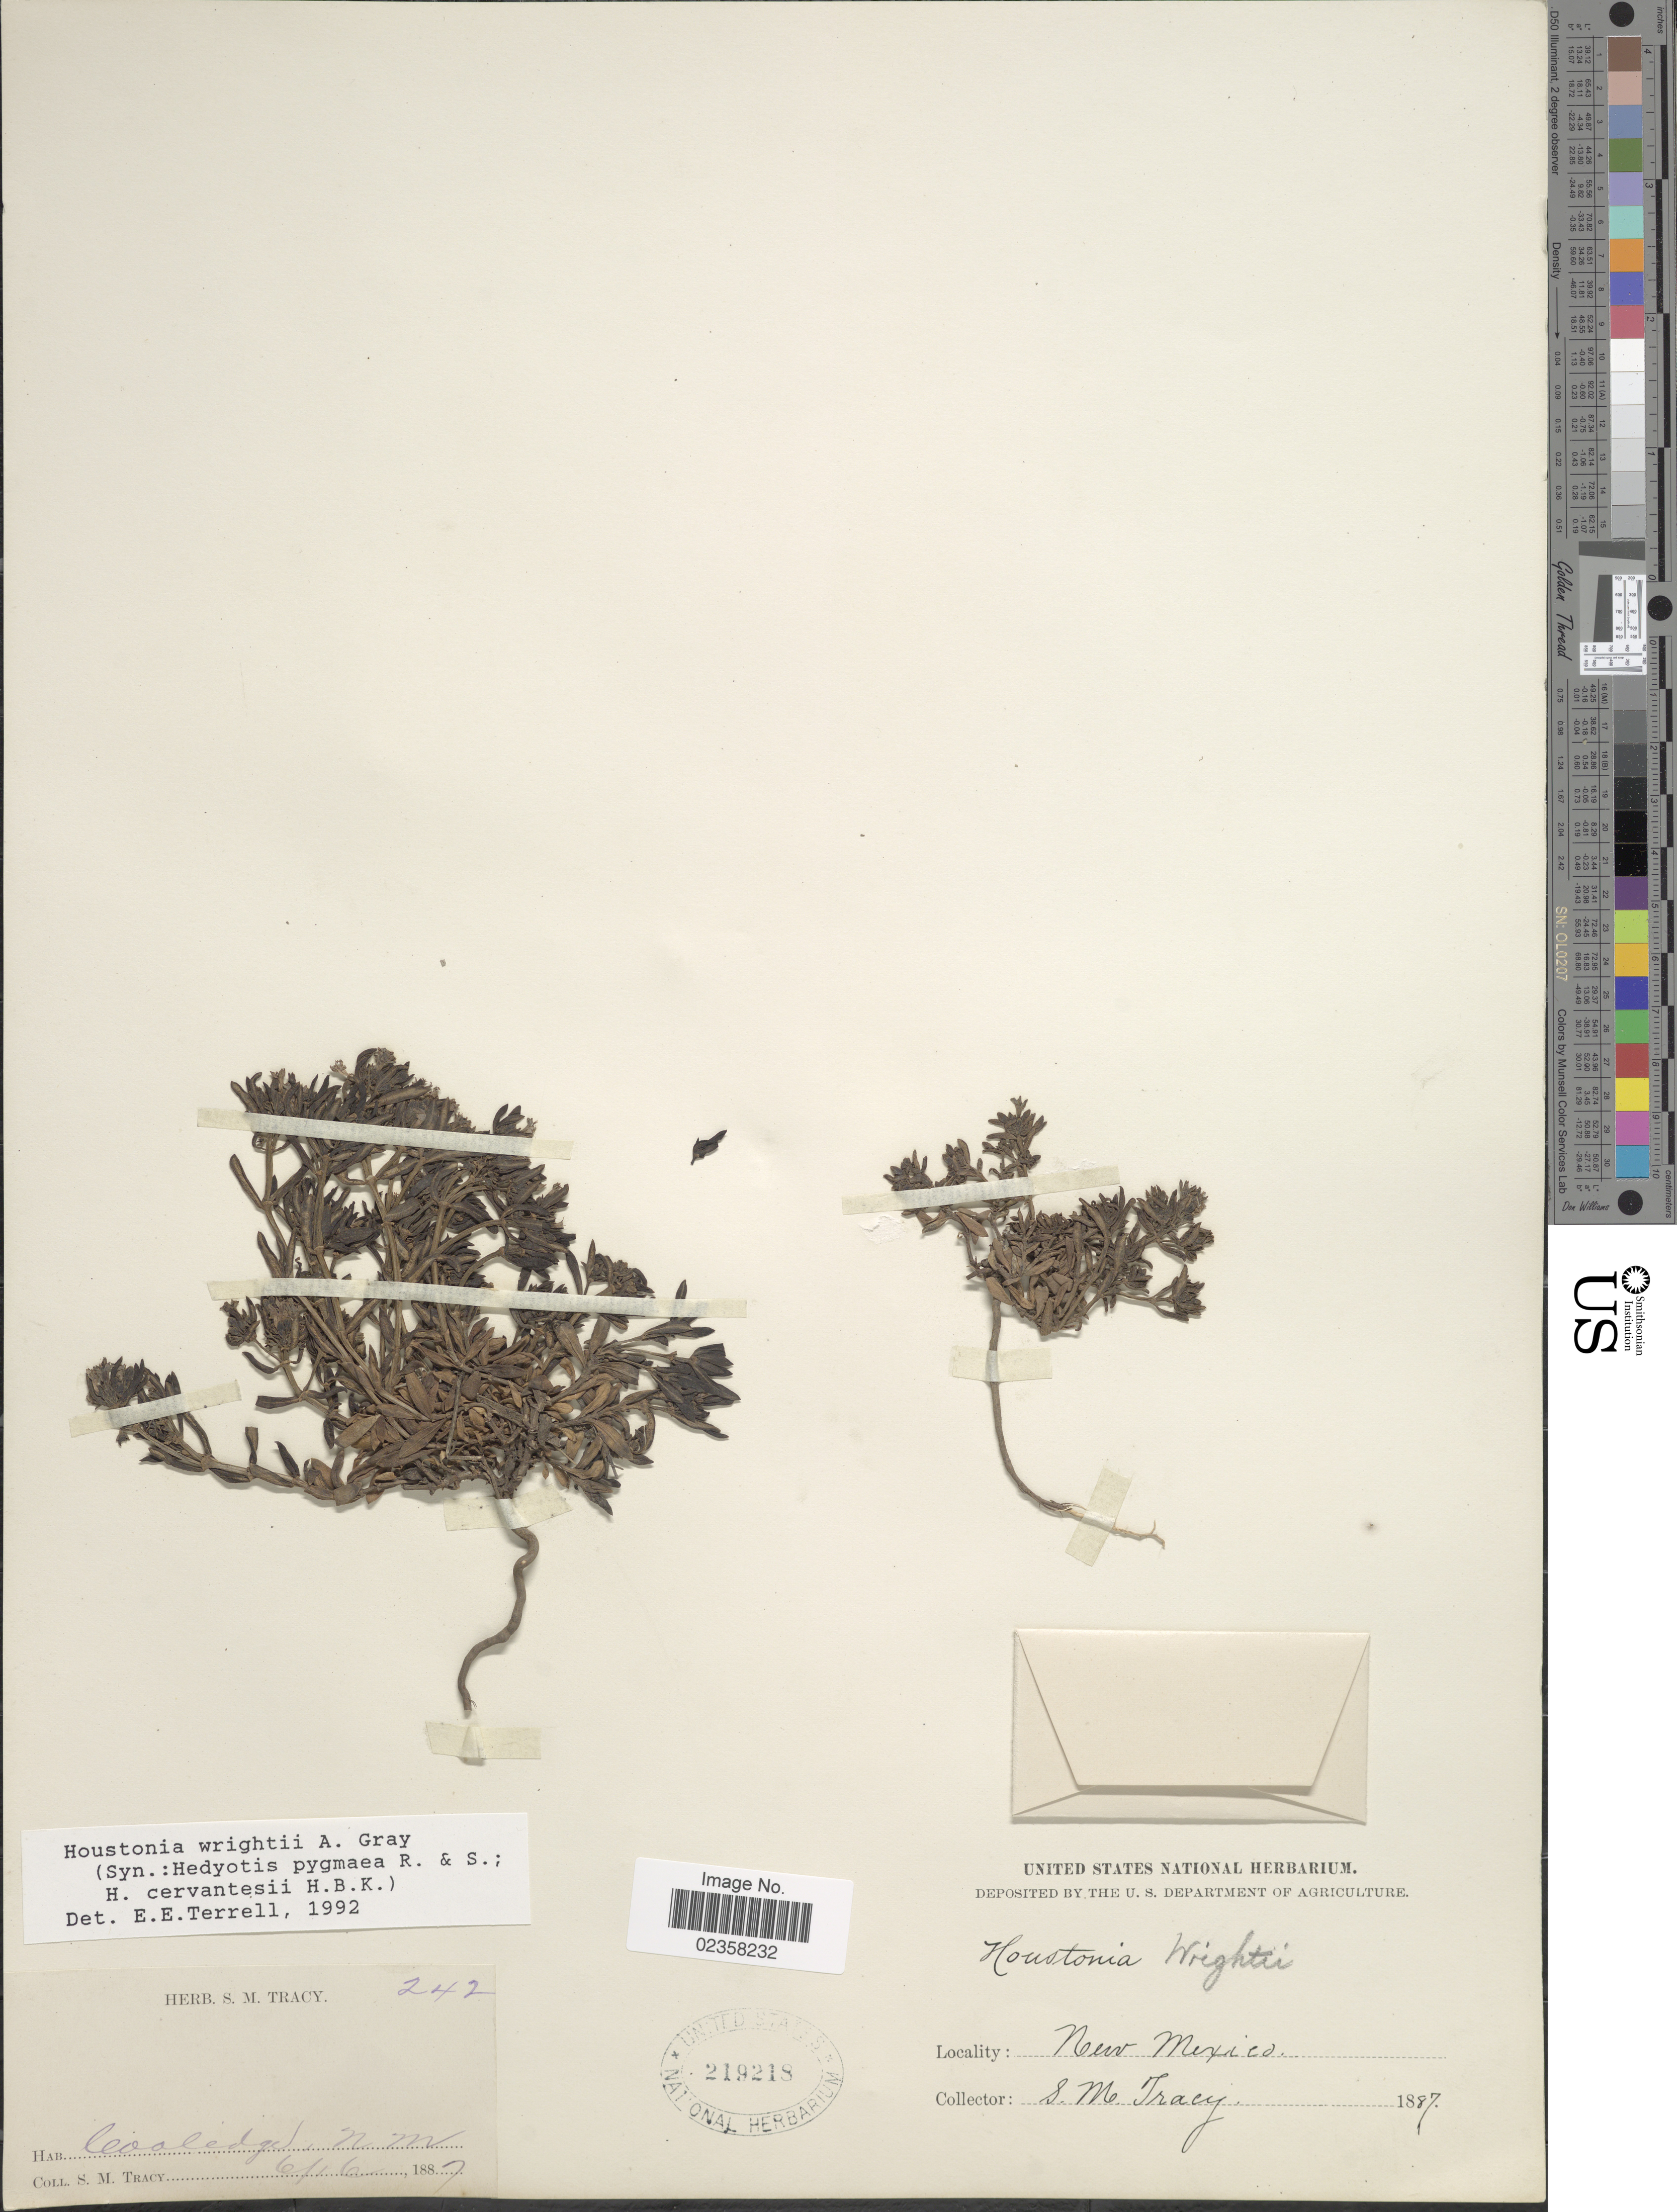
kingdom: Plantae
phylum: Tracheophyta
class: Magnoliopsida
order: Gentianales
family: Rubiaceae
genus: Houstonia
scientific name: Houstonia wrightii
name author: (A. Gray) A. Gray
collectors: S. M. Tracy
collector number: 242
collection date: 1887-06-16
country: United States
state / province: New Mexico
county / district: Mckinley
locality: Coolidge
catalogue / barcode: US 219218